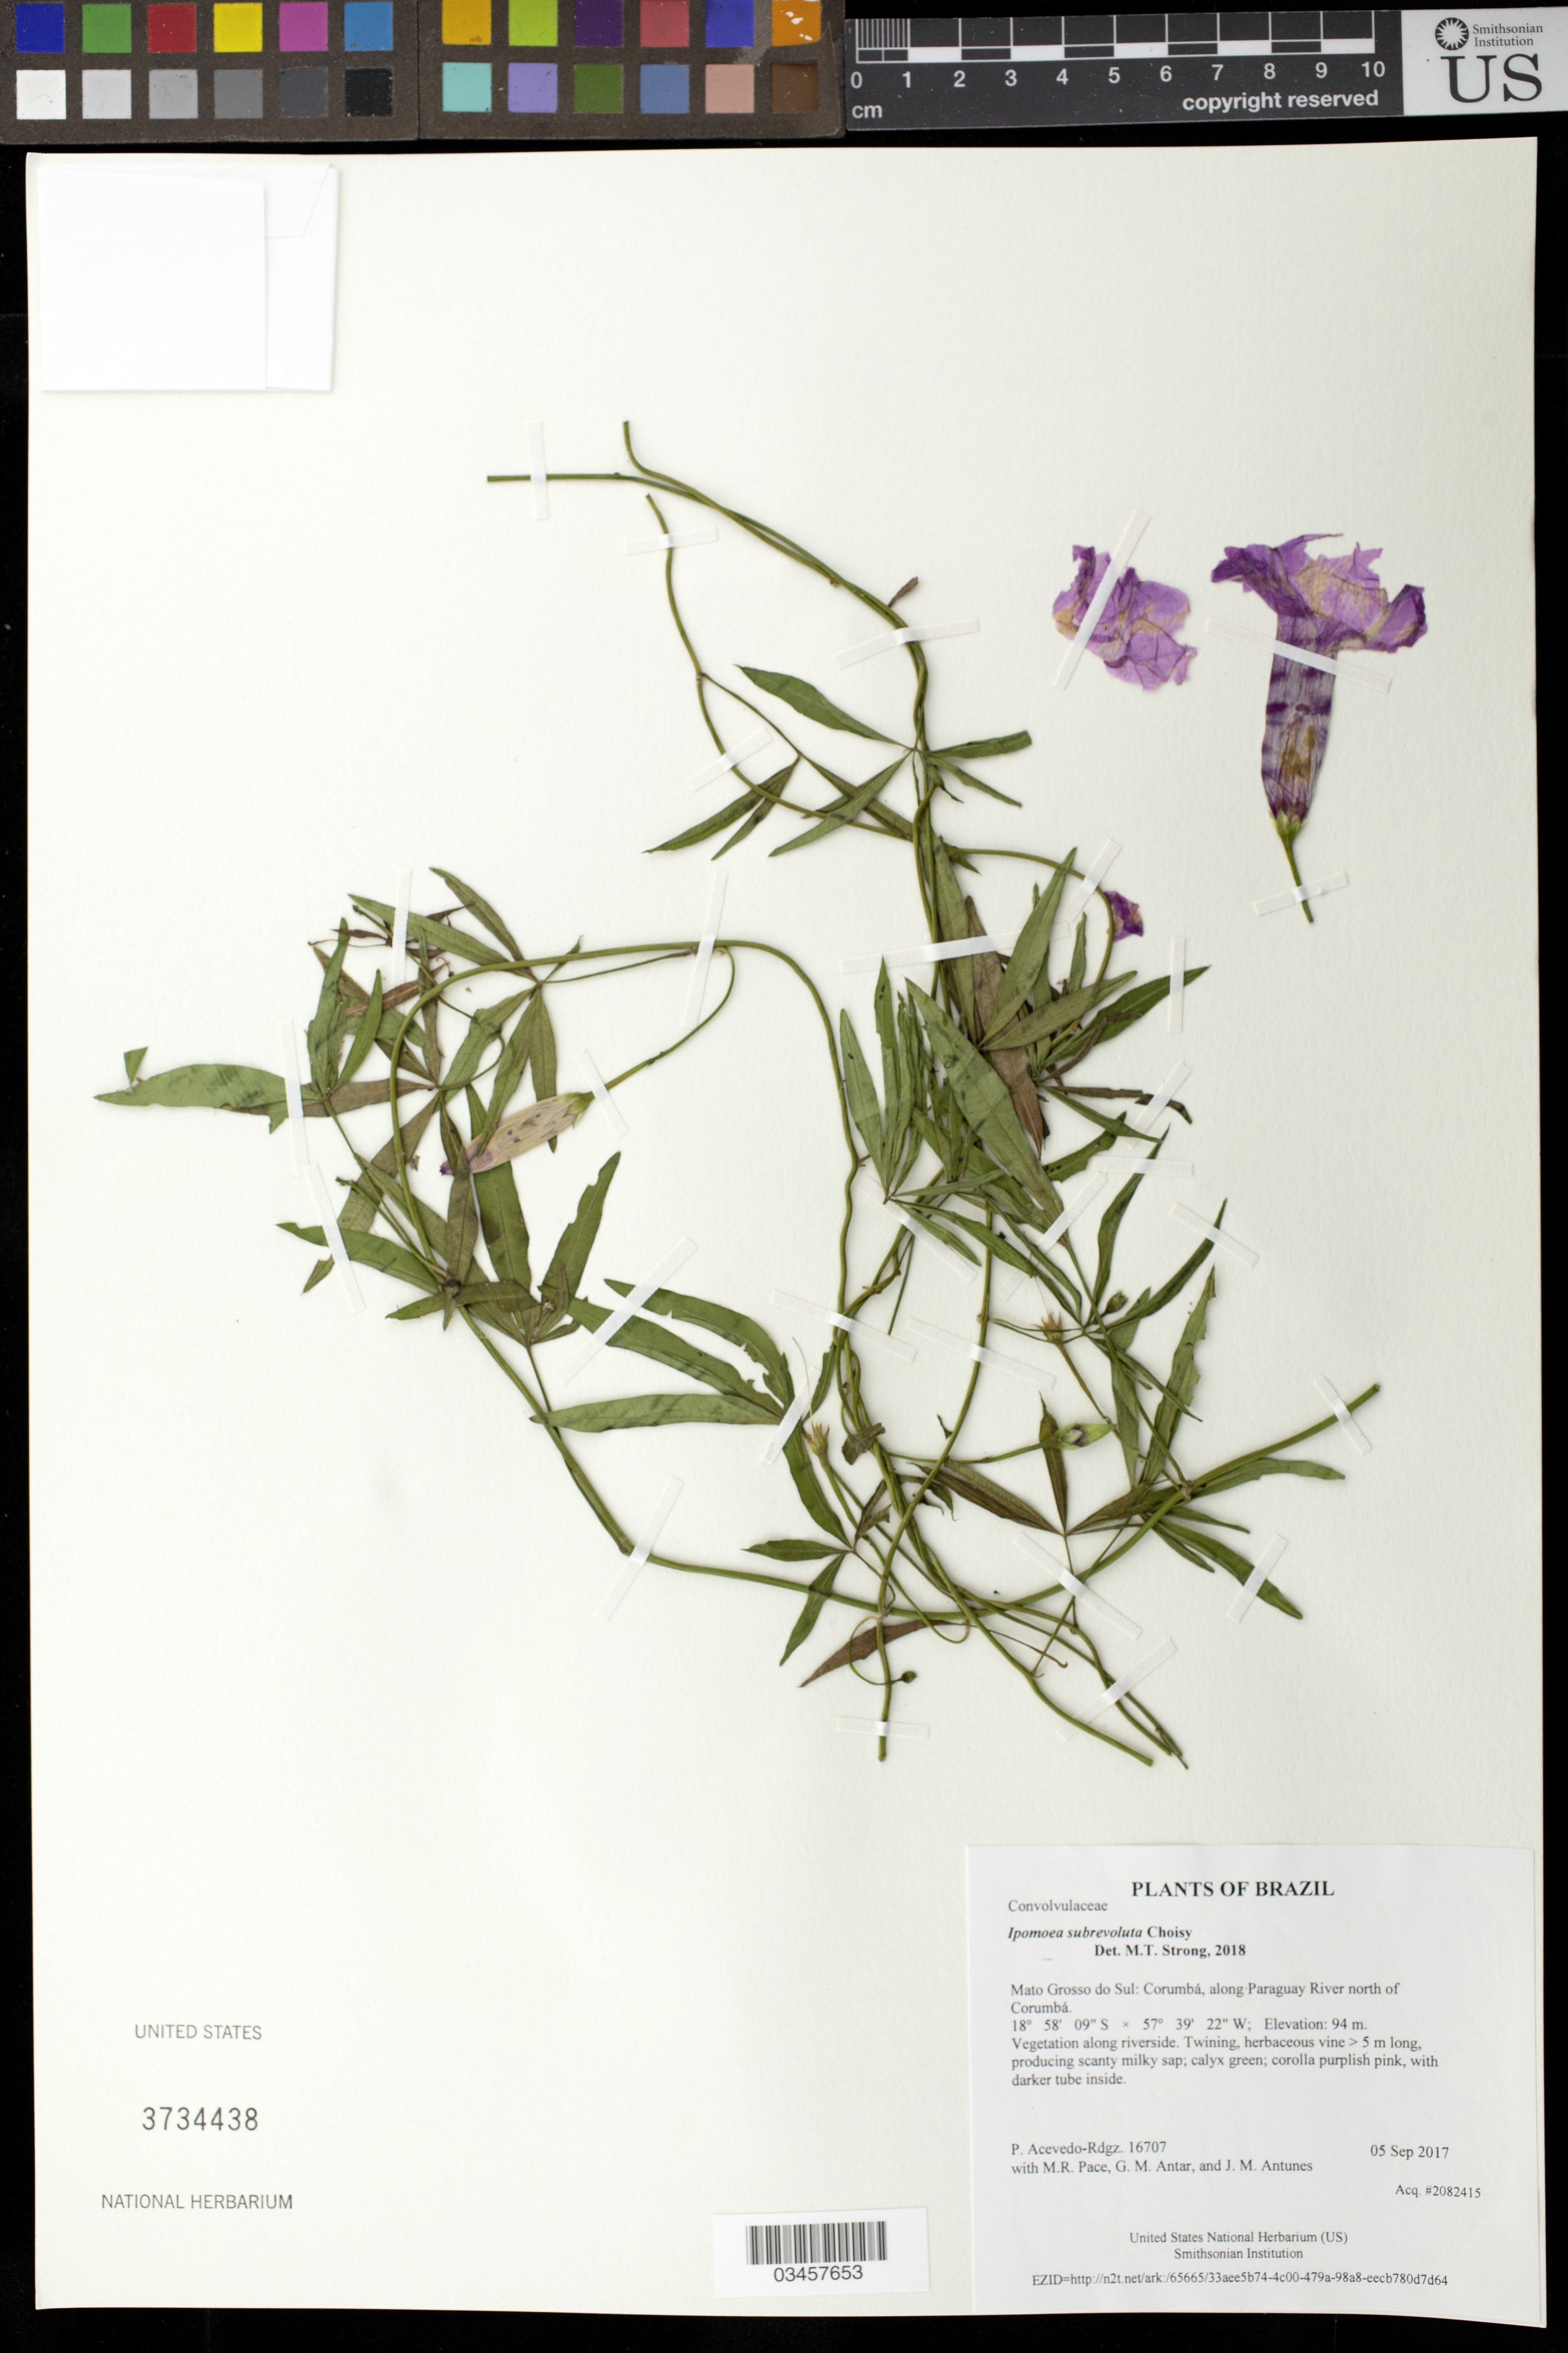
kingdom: Plantae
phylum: Tracheophyta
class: Magnoliopsida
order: Solanales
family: Convolvulaceae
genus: Ipomoea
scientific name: Ipomoea subrevoluta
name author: Choisy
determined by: Strong, Mark T., (BOT), Smithsonian Institution - National Museum of Natural History (UNITED STATES)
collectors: P. Acevedo-Rodr., M. R. Pace, G. M. Antar & J. M. Antunes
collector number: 16707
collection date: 2017-09-05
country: Brazil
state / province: Mato Grosso do Sul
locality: Corumbá, along Paraguay River north of Corumbá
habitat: Vegetation along riverside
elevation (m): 94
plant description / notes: US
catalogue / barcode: US 3734438